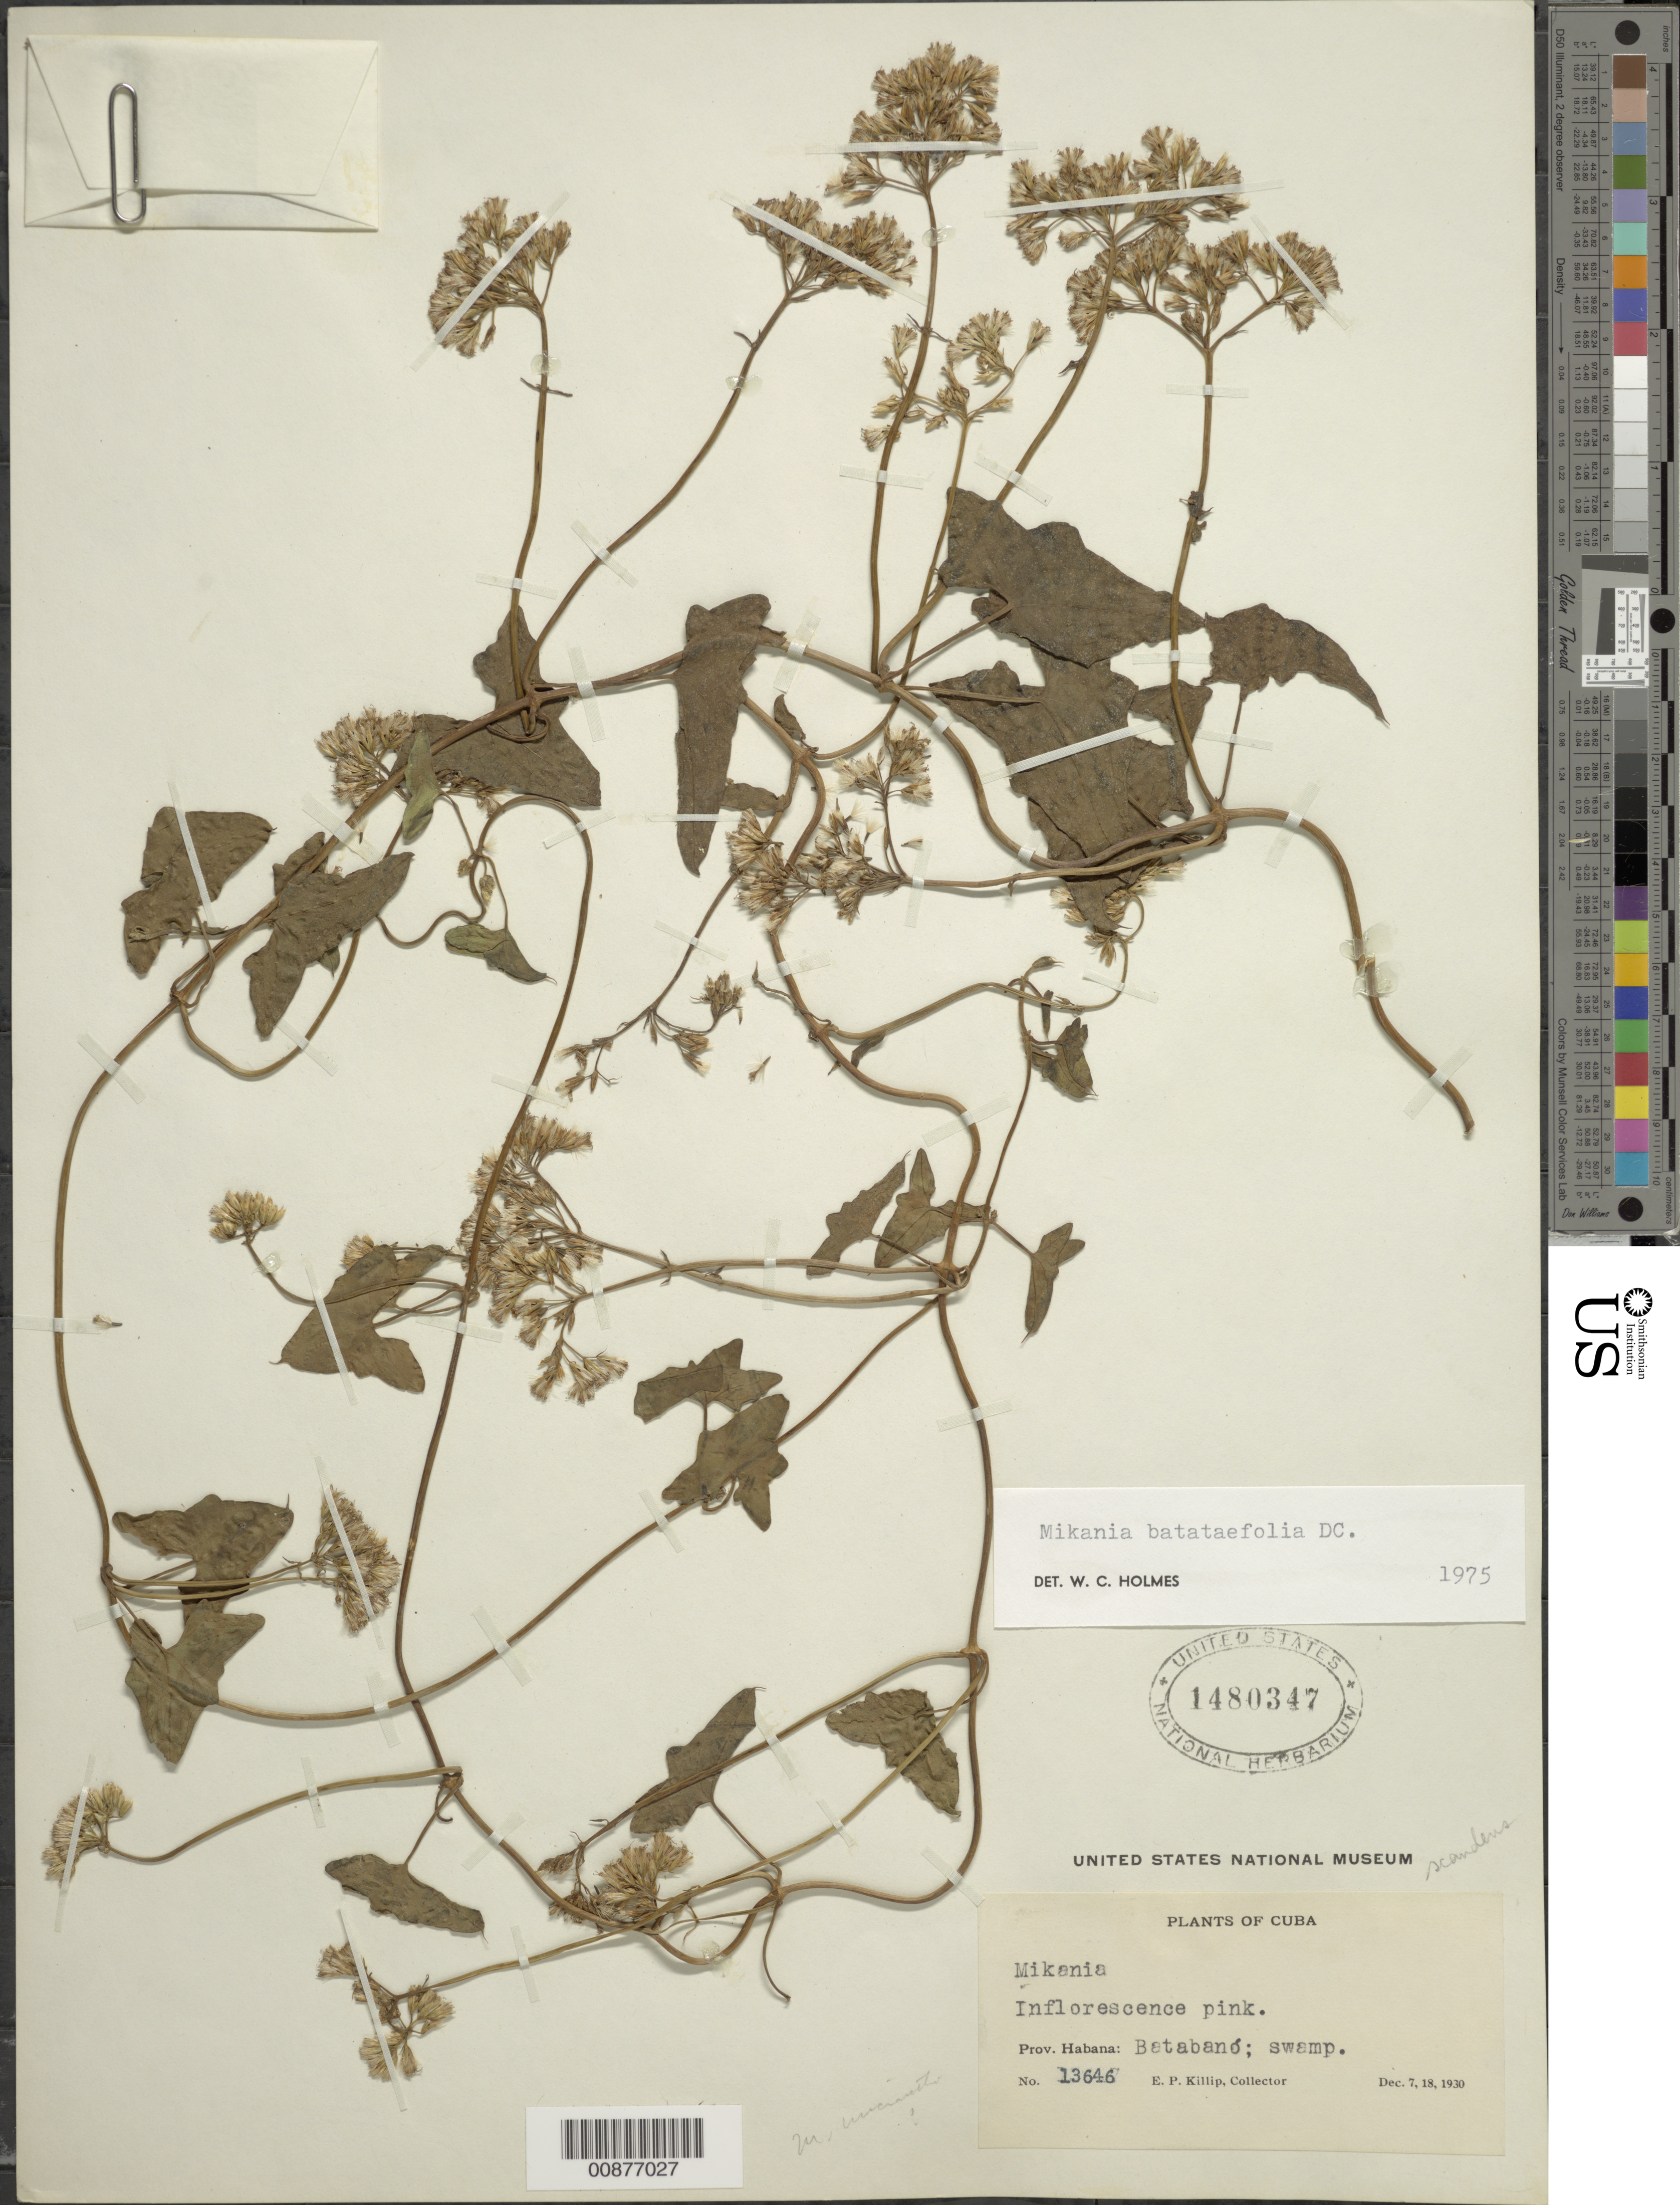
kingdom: Plantae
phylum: Tracheophyta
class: Magnoliopsida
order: Asterales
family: Asteraceae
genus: Mikania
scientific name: Mikania batataefolia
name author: DC.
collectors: E. P. Killip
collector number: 13646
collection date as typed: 07 Dec 1930 and 18 Dec 1930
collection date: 1930-12-07,1930-12-18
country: Cuba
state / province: La Habana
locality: Batabanó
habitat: Swamp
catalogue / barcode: US 1480347